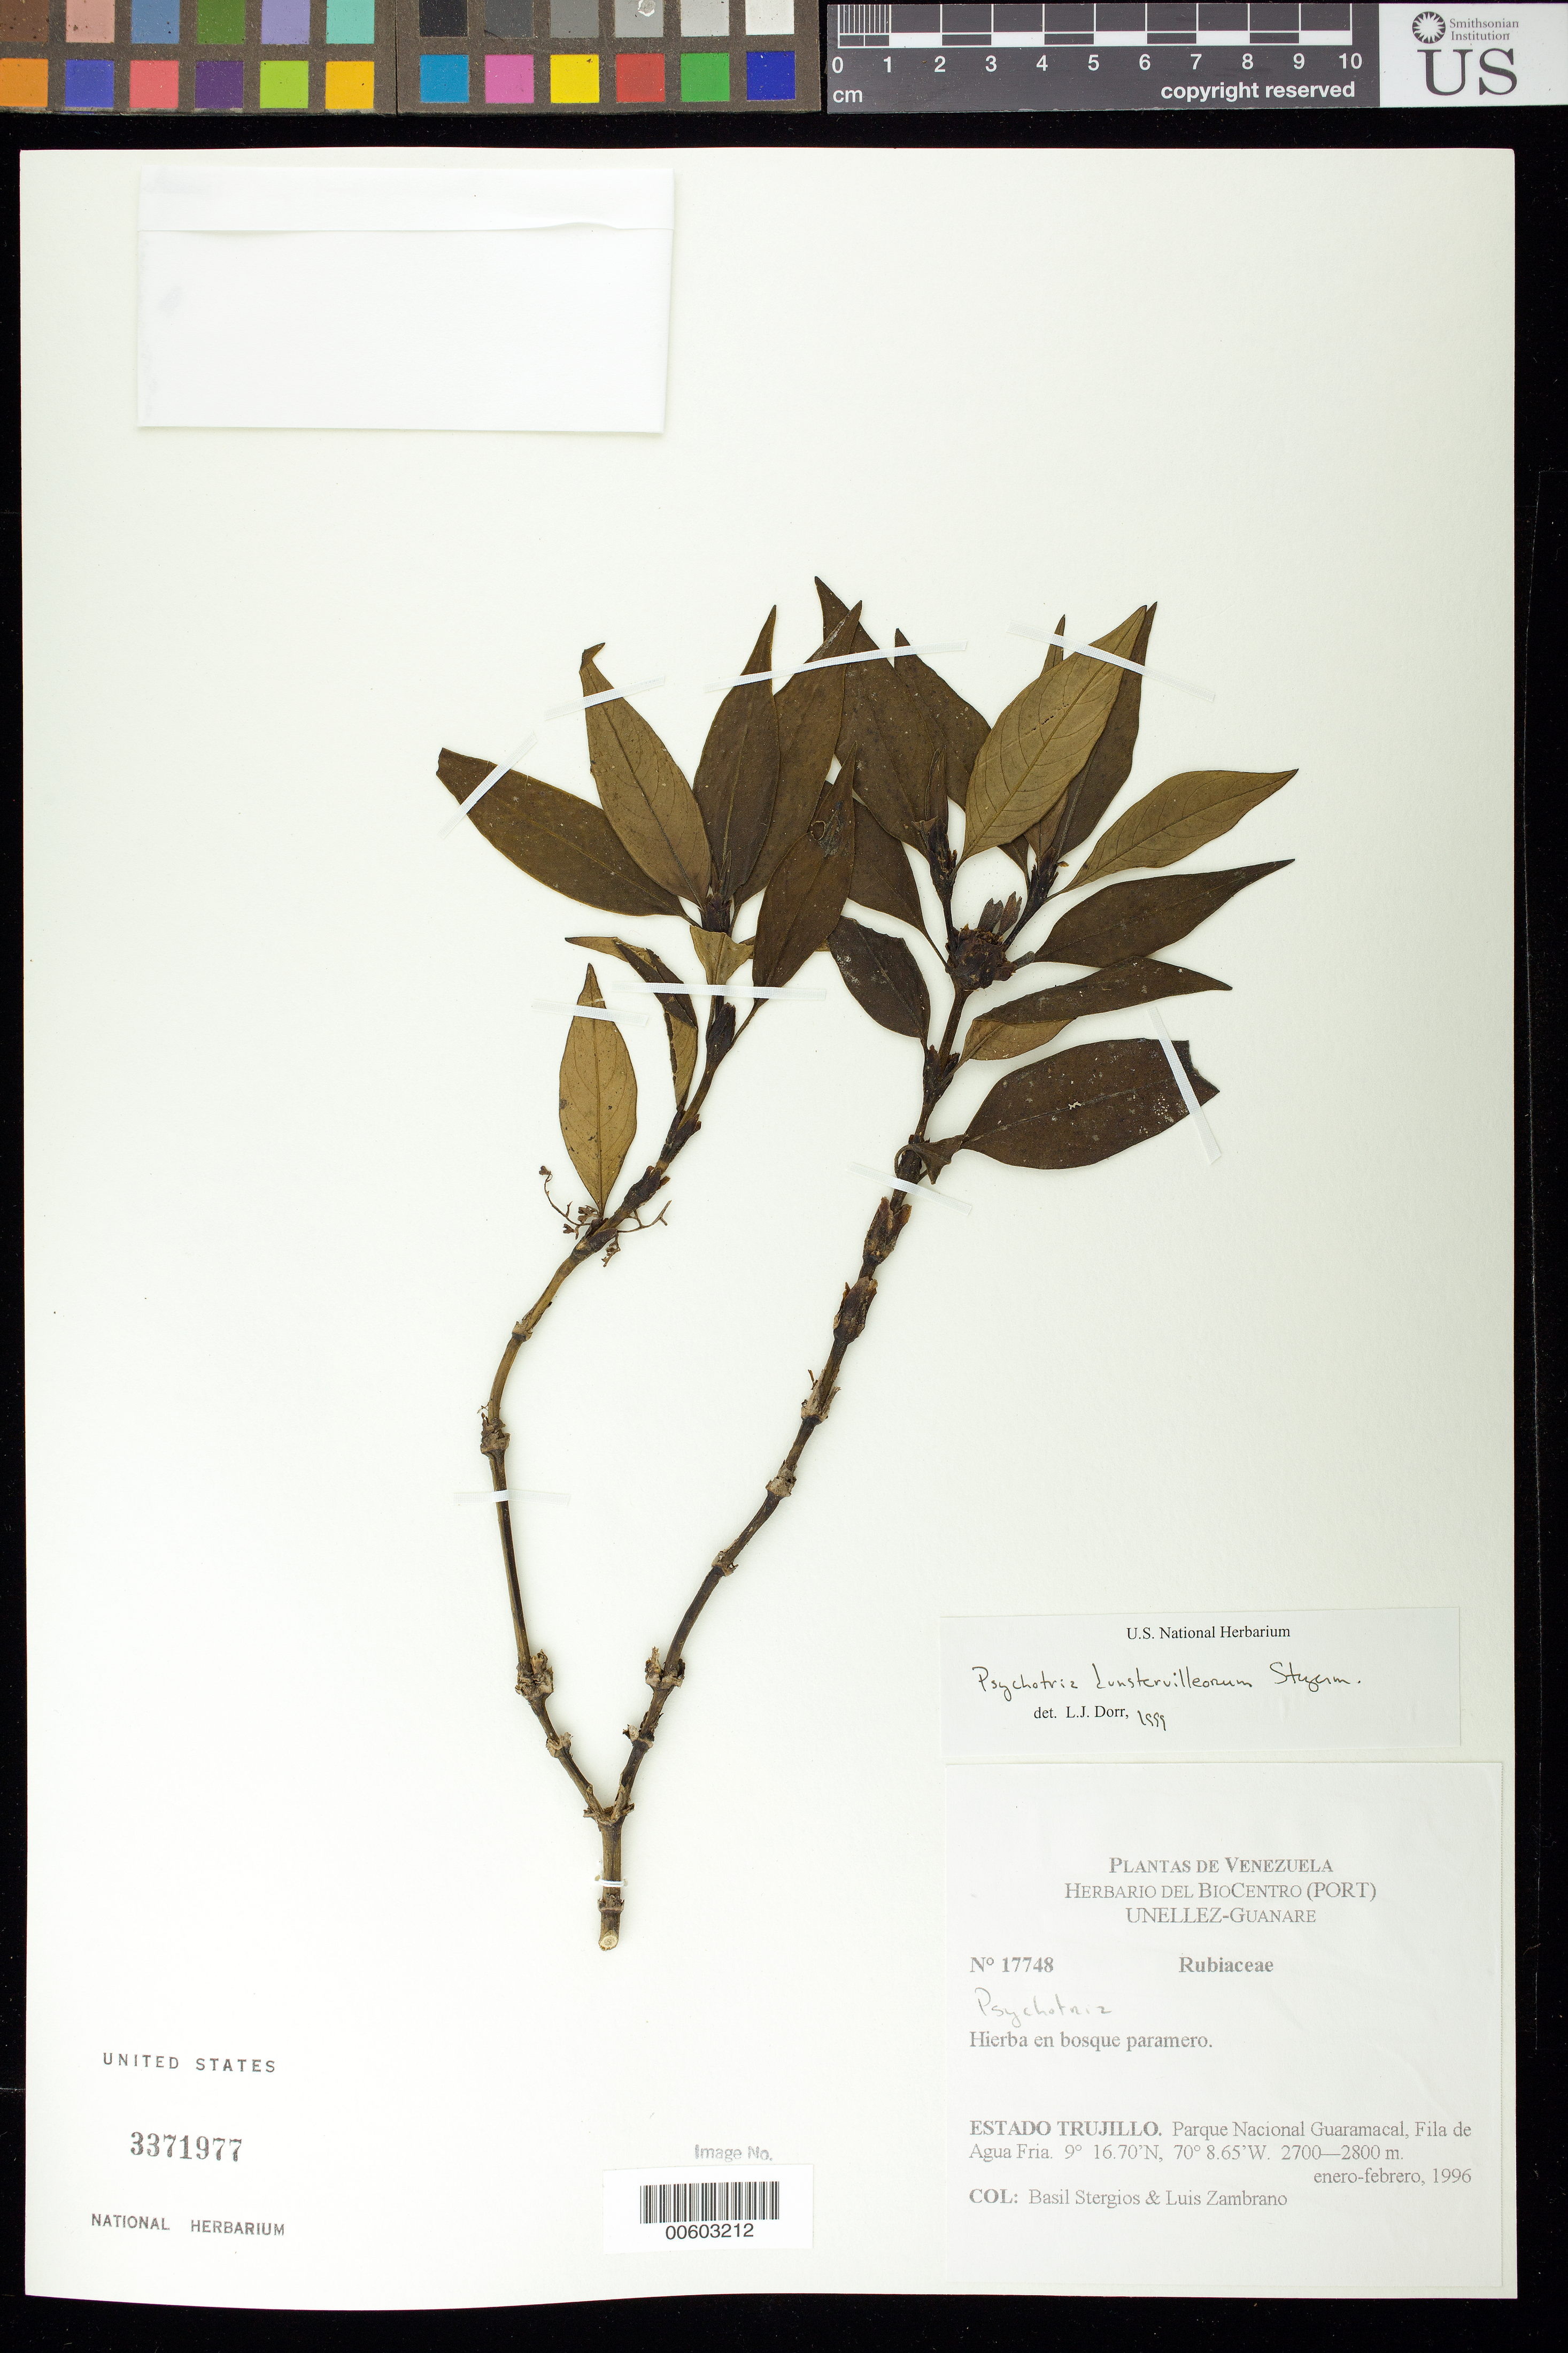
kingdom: Plantae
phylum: Tracheophyta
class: Magnoliopsida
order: Gentianales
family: Rubiaceae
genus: Psychotria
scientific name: Psychotria dunstervilleorum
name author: Steyerm.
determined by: Dorr, L. J., (BOT), Smithsonian Institution - National Museum of Natural History (UNITED STATES)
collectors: B. G. Stergios & L. Zambrano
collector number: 17748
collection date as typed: Jan 1996 to -- Feb 1996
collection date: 1996-01/1996-02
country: Venezuela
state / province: Trujillo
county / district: Boconó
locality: Parque Nacional Guaramacal, Fila de Agua Fria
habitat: Bosque paramero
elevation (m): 2700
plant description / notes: PORT, US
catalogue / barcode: US 3371977